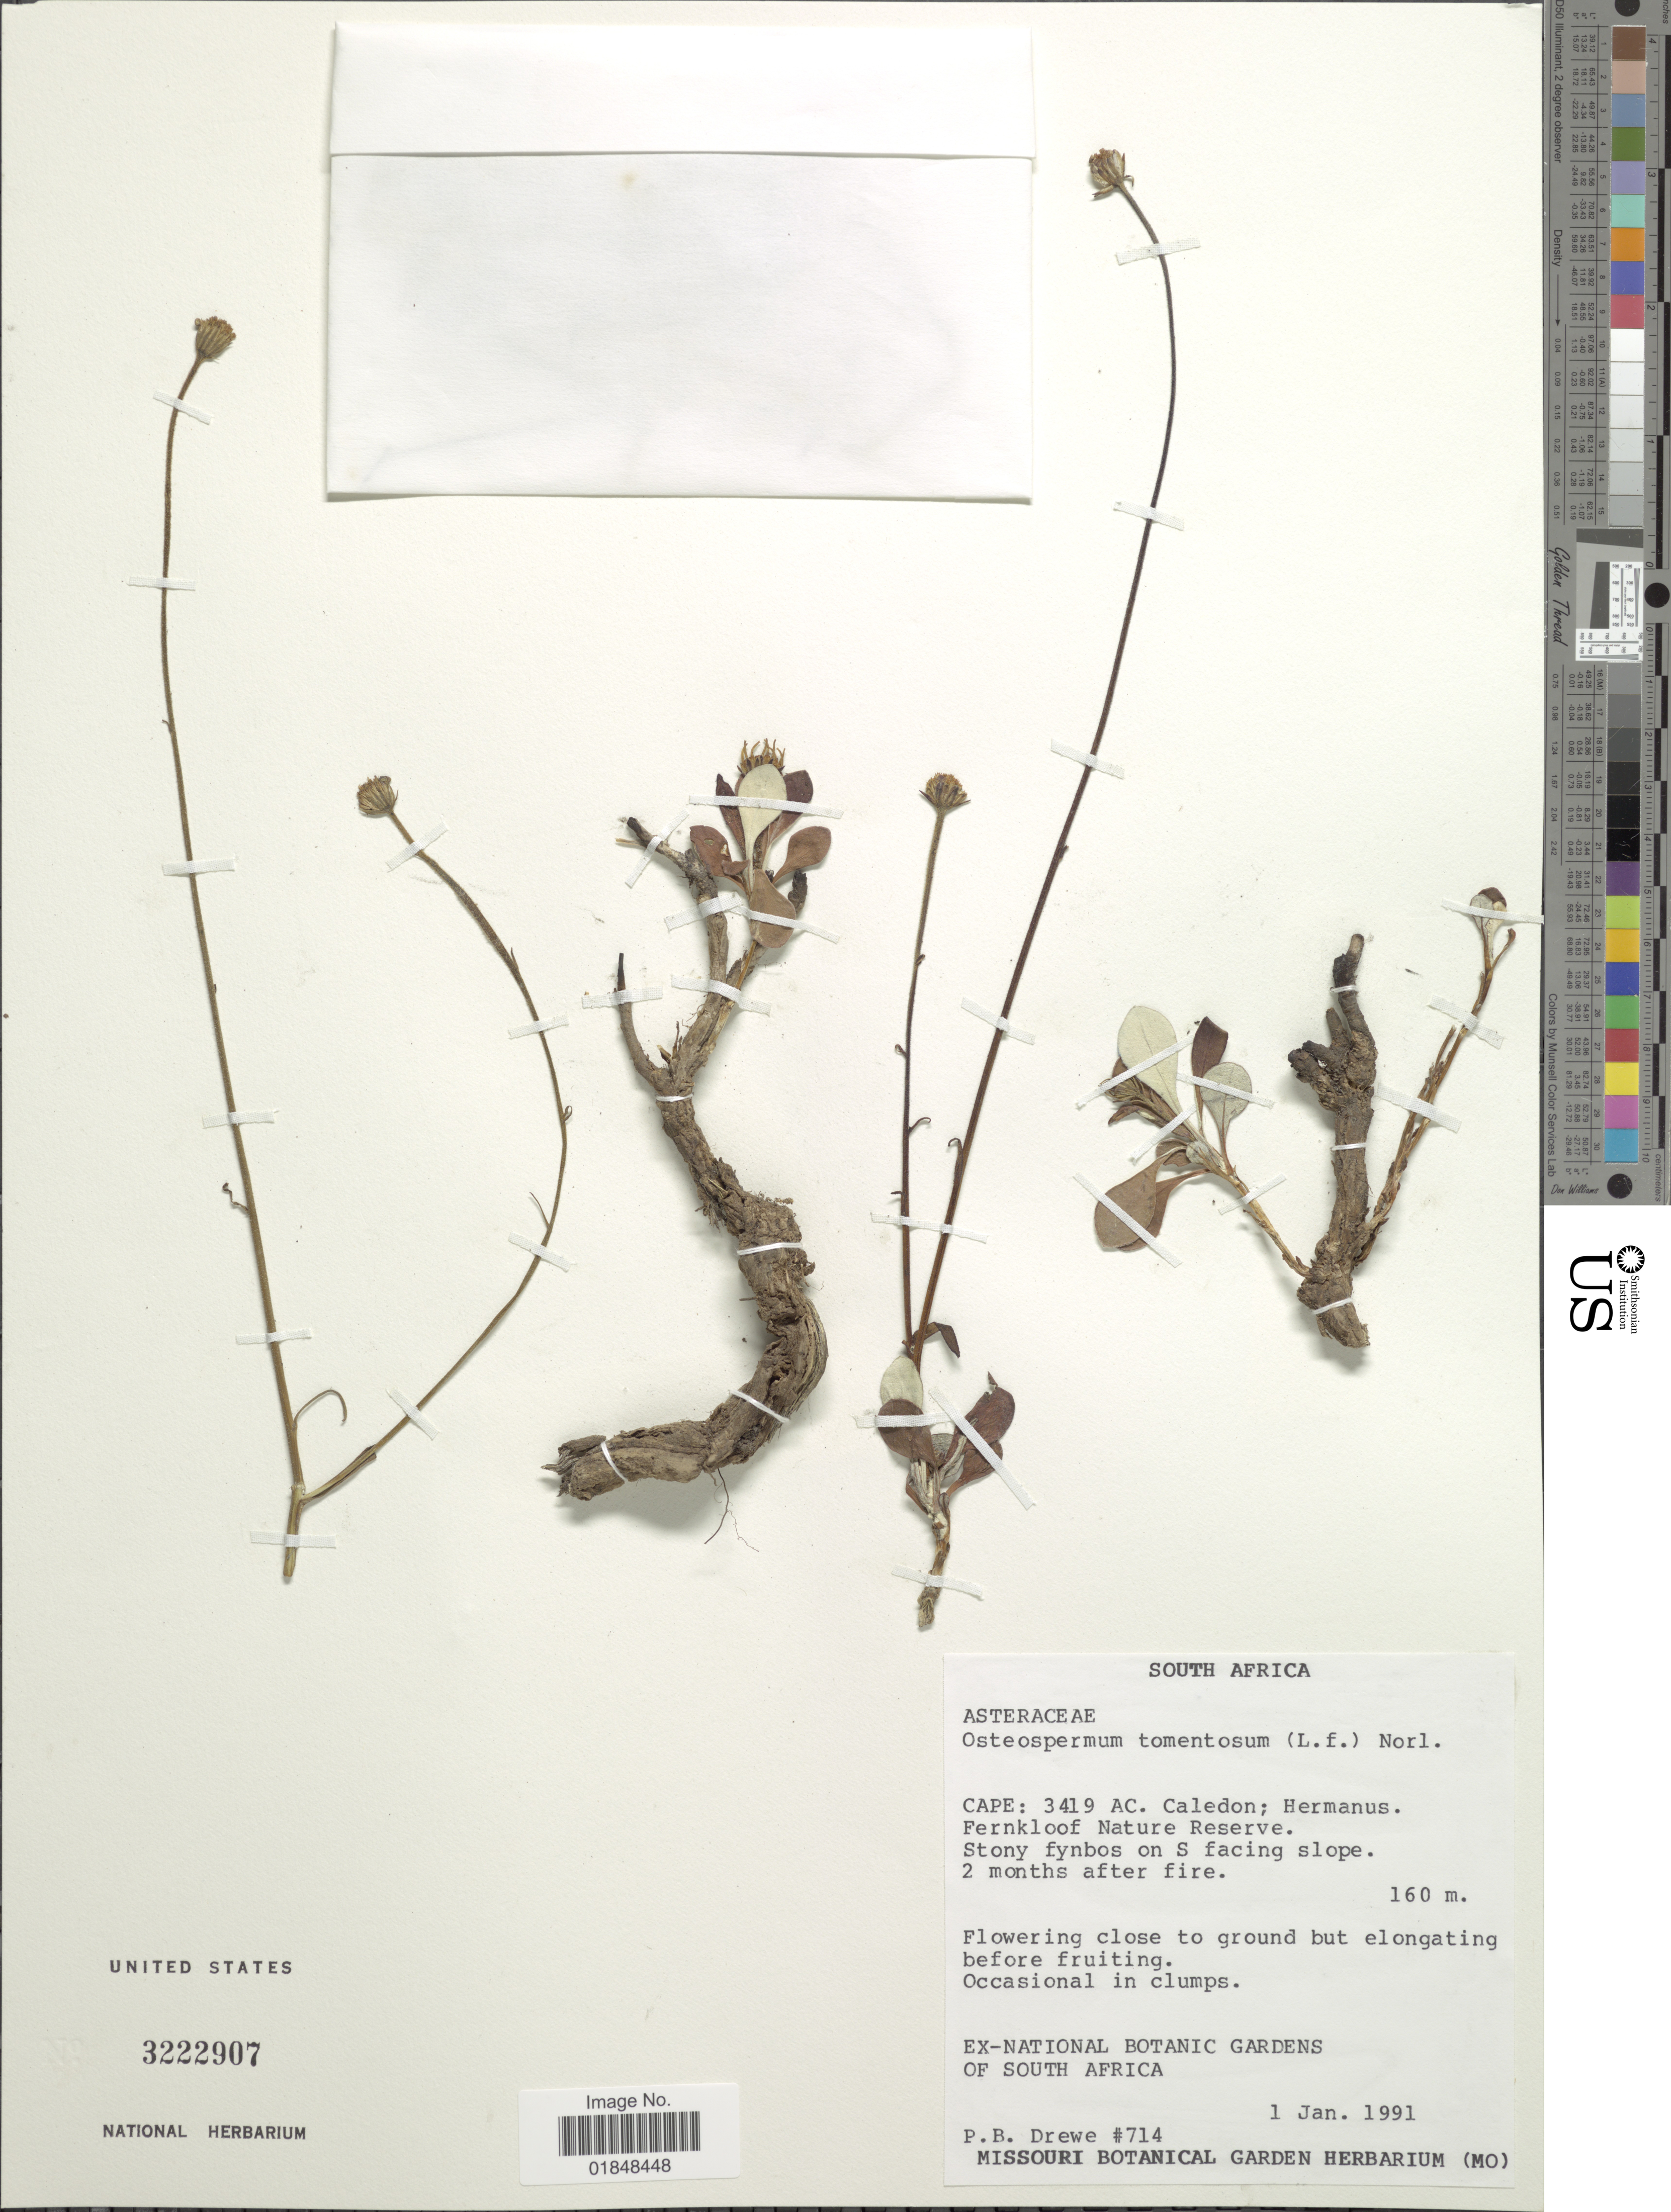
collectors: P. Drewe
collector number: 714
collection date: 1991-01-01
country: South Africa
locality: Cape : 3419 AC. Caledon. Hermanus Fernkloof Narture Reserve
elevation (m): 160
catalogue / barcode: US 3222907